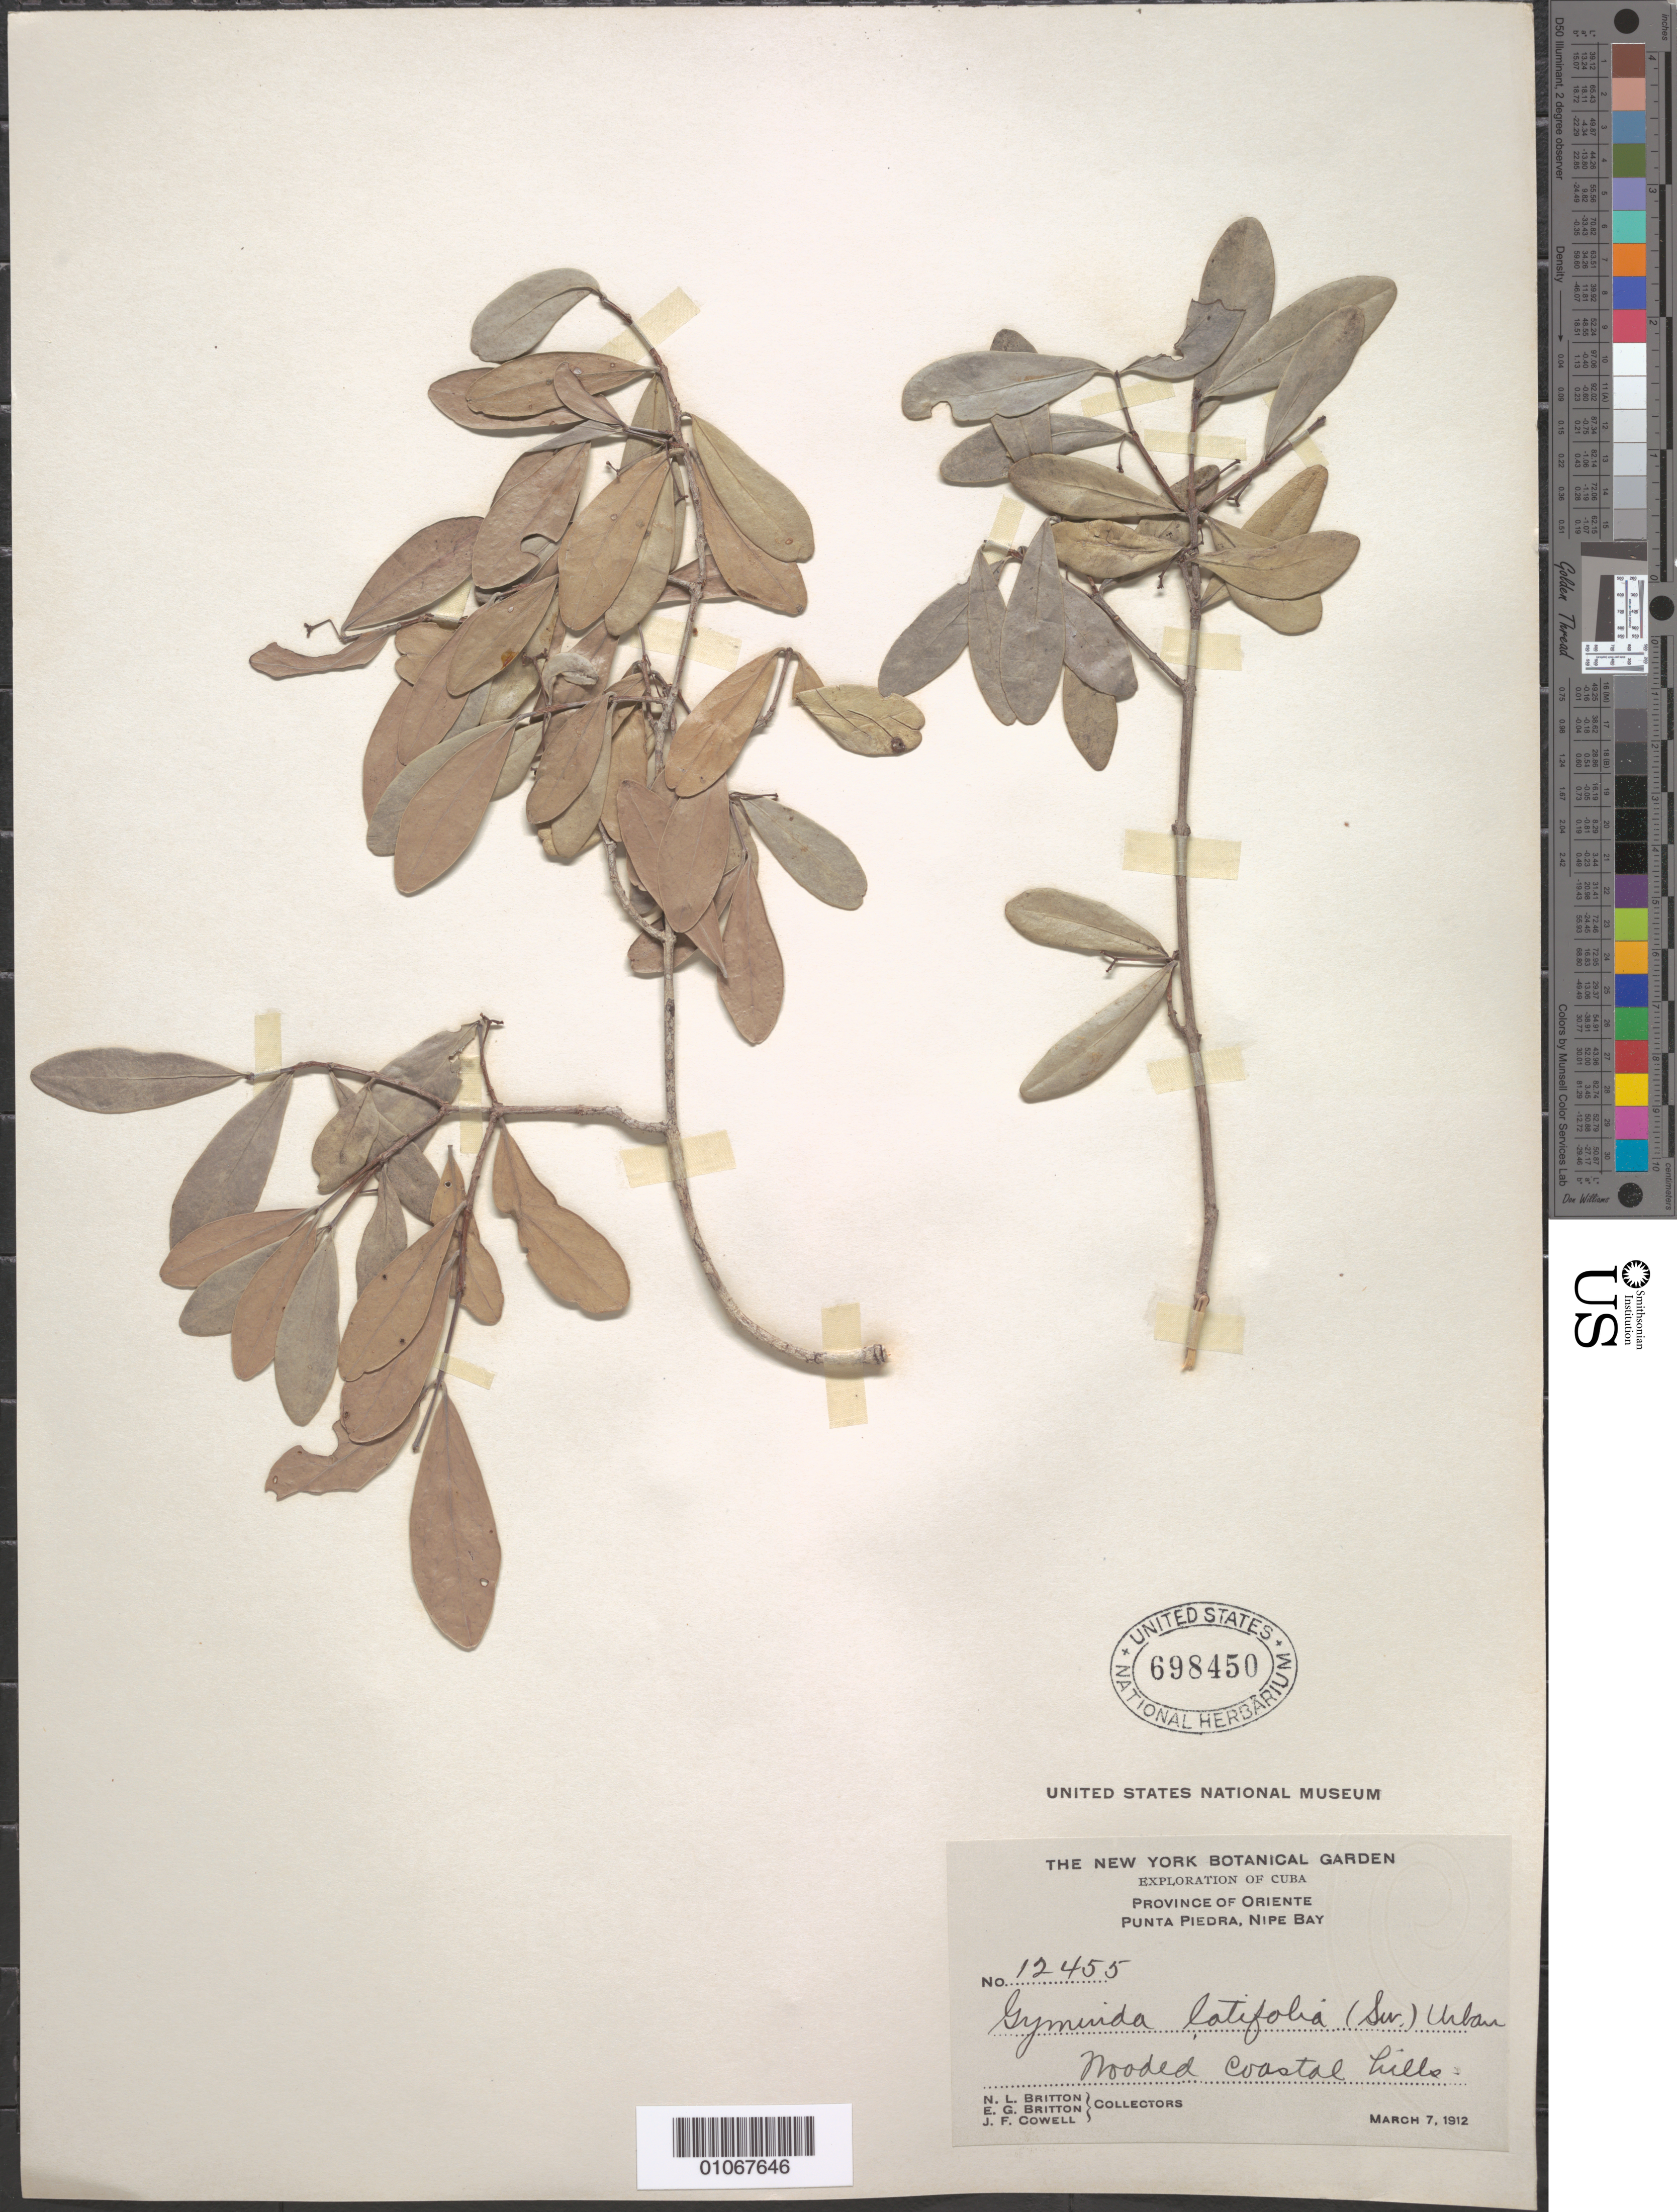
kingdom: Plantae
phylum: Tracheophyta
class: Magnoliopsida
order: Celastrales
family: Celastraceae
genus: Gyminda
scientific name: Gyminda latifolia subsp. latifolia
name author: (Sw.) Urb.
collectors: N. Britton, E. G. Britton & J. F. Cowell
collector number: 12455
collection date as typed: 07 Mar 1912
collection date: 1912-03-07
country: Cuba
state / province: Holguín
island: Cuba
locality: Punta de Piedra, Nipe Bay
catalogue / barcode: US 698450